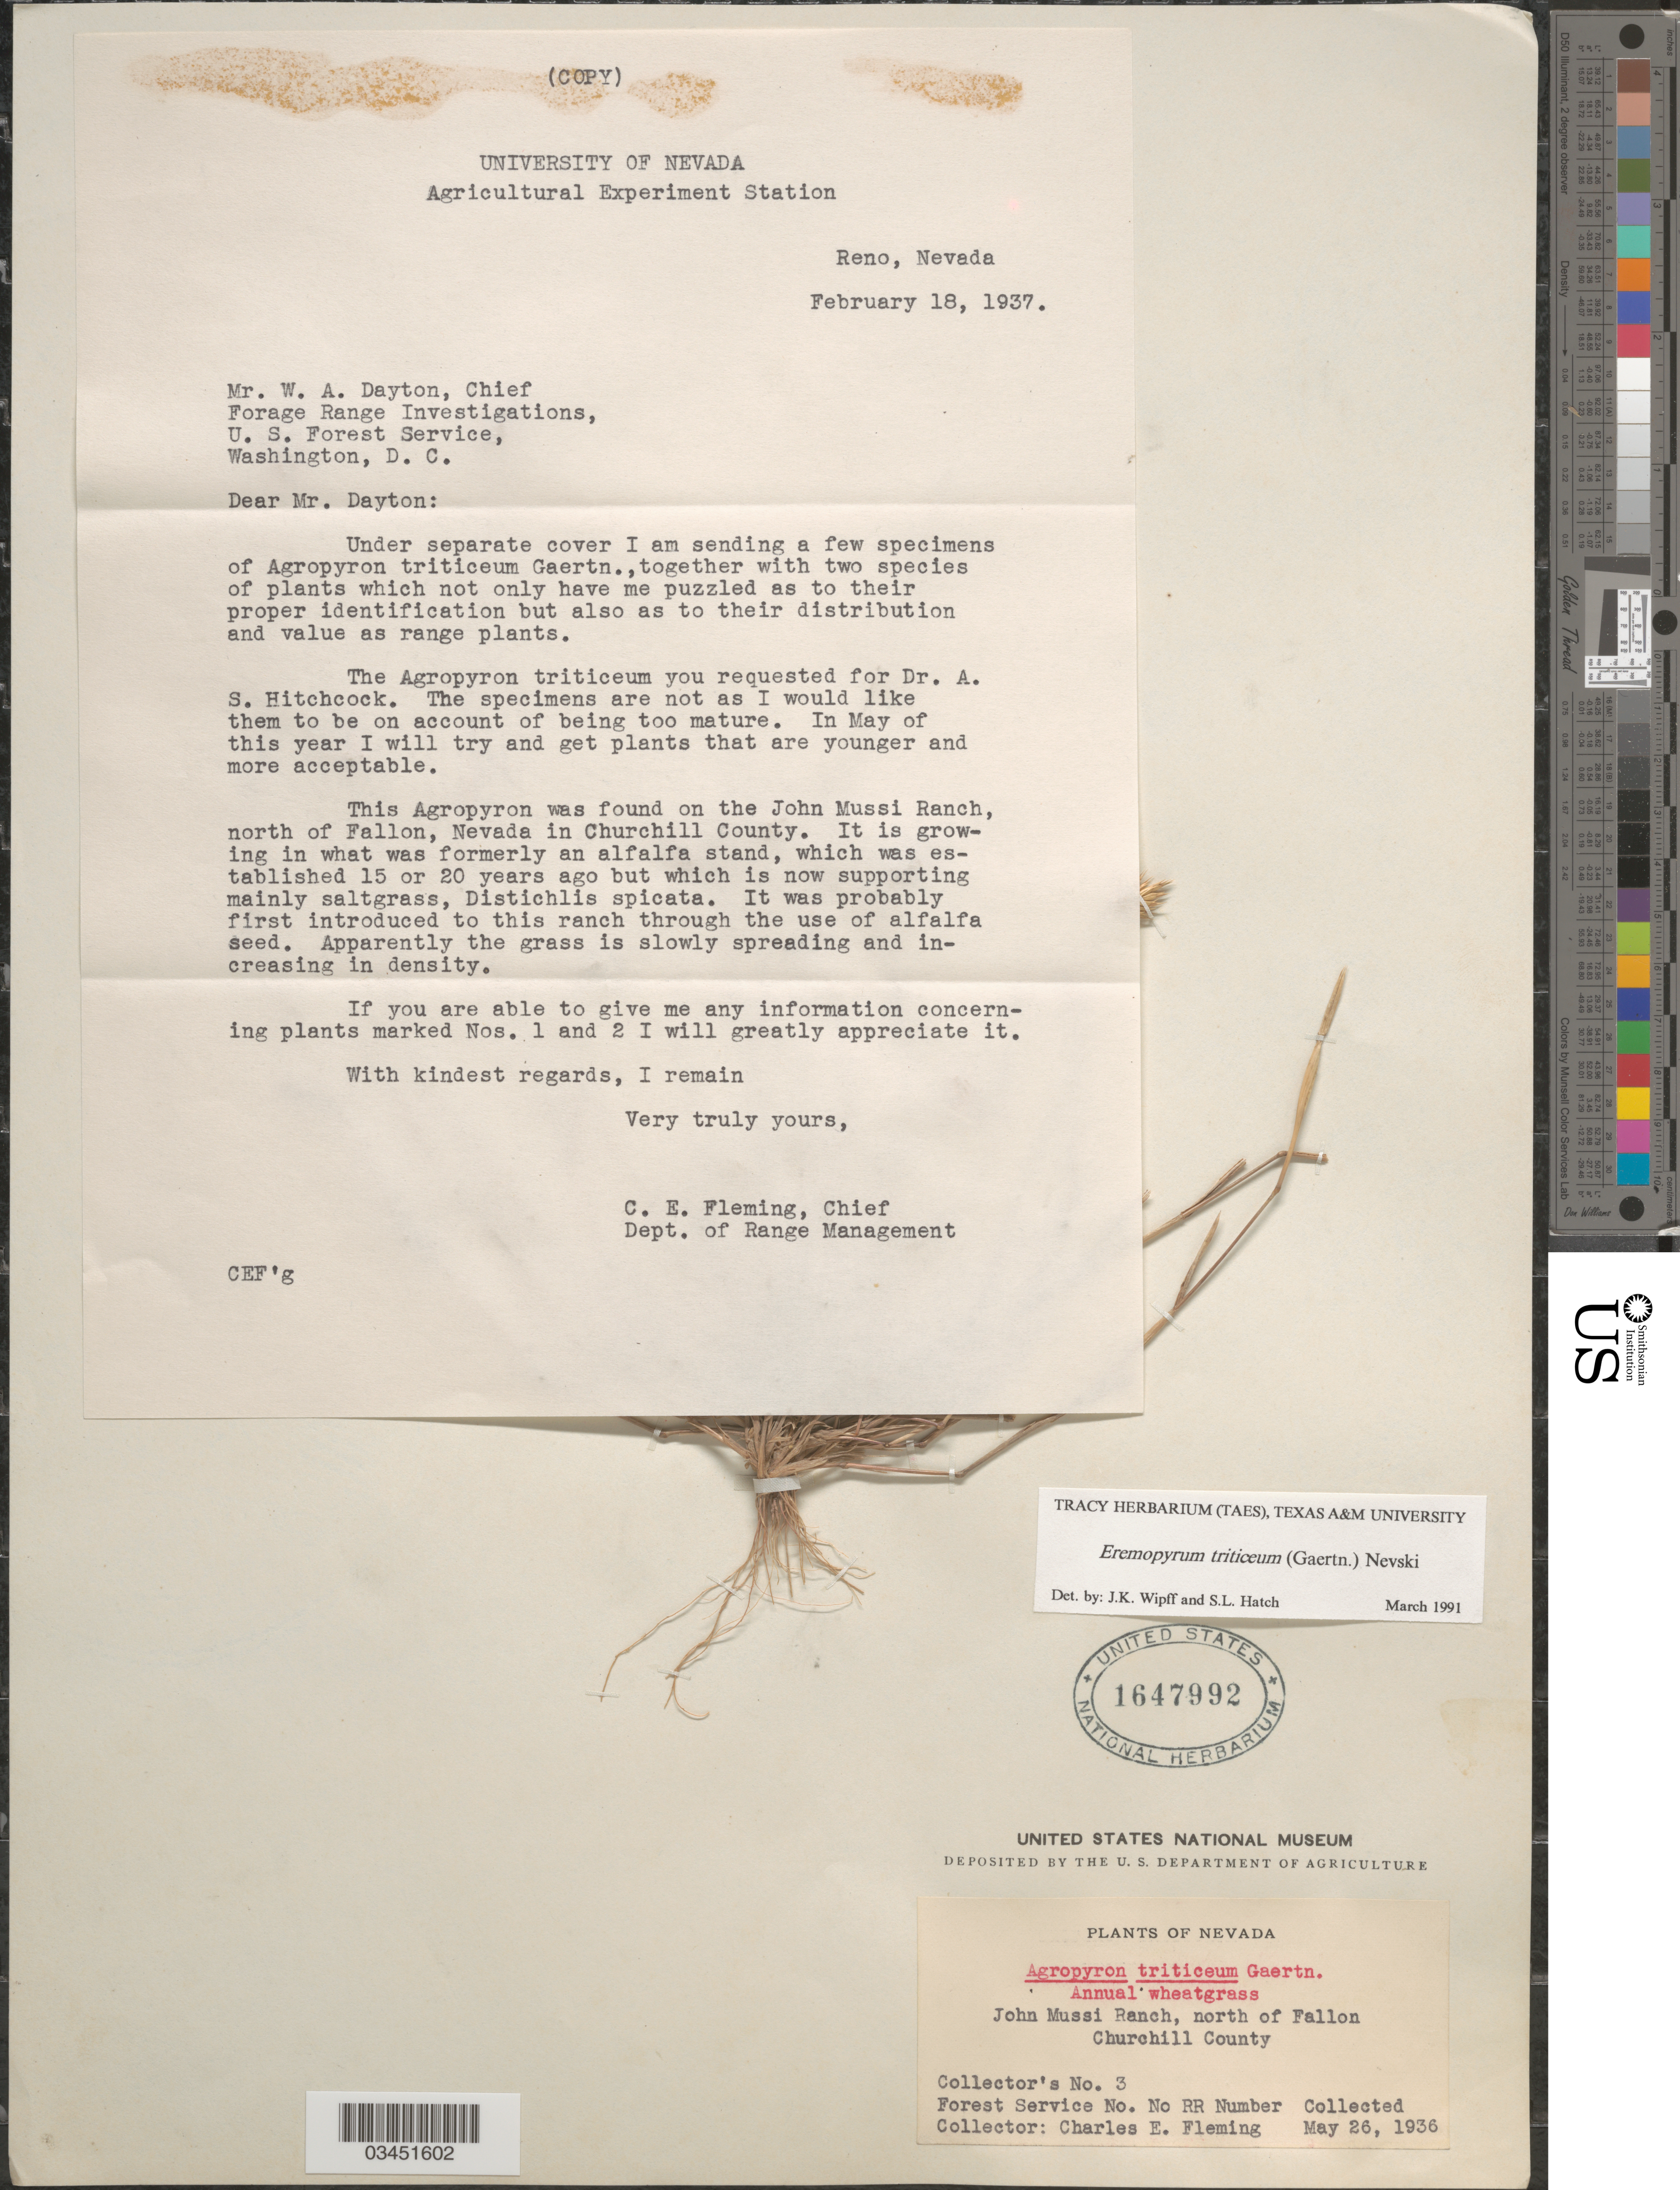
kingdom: Plantae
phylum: Tracheophyta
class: Liliopsida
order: Poales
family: Poaceae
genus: Eremopyrum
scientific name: Eremopyrum triticeum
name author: (Gaertn.) Nevski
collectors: C. Fleming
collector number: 3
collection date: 1936-05-26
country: United States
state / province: Nevada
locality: John Mussi Ranch, north of Fallon, Churchill County.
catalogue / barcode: US 1647992